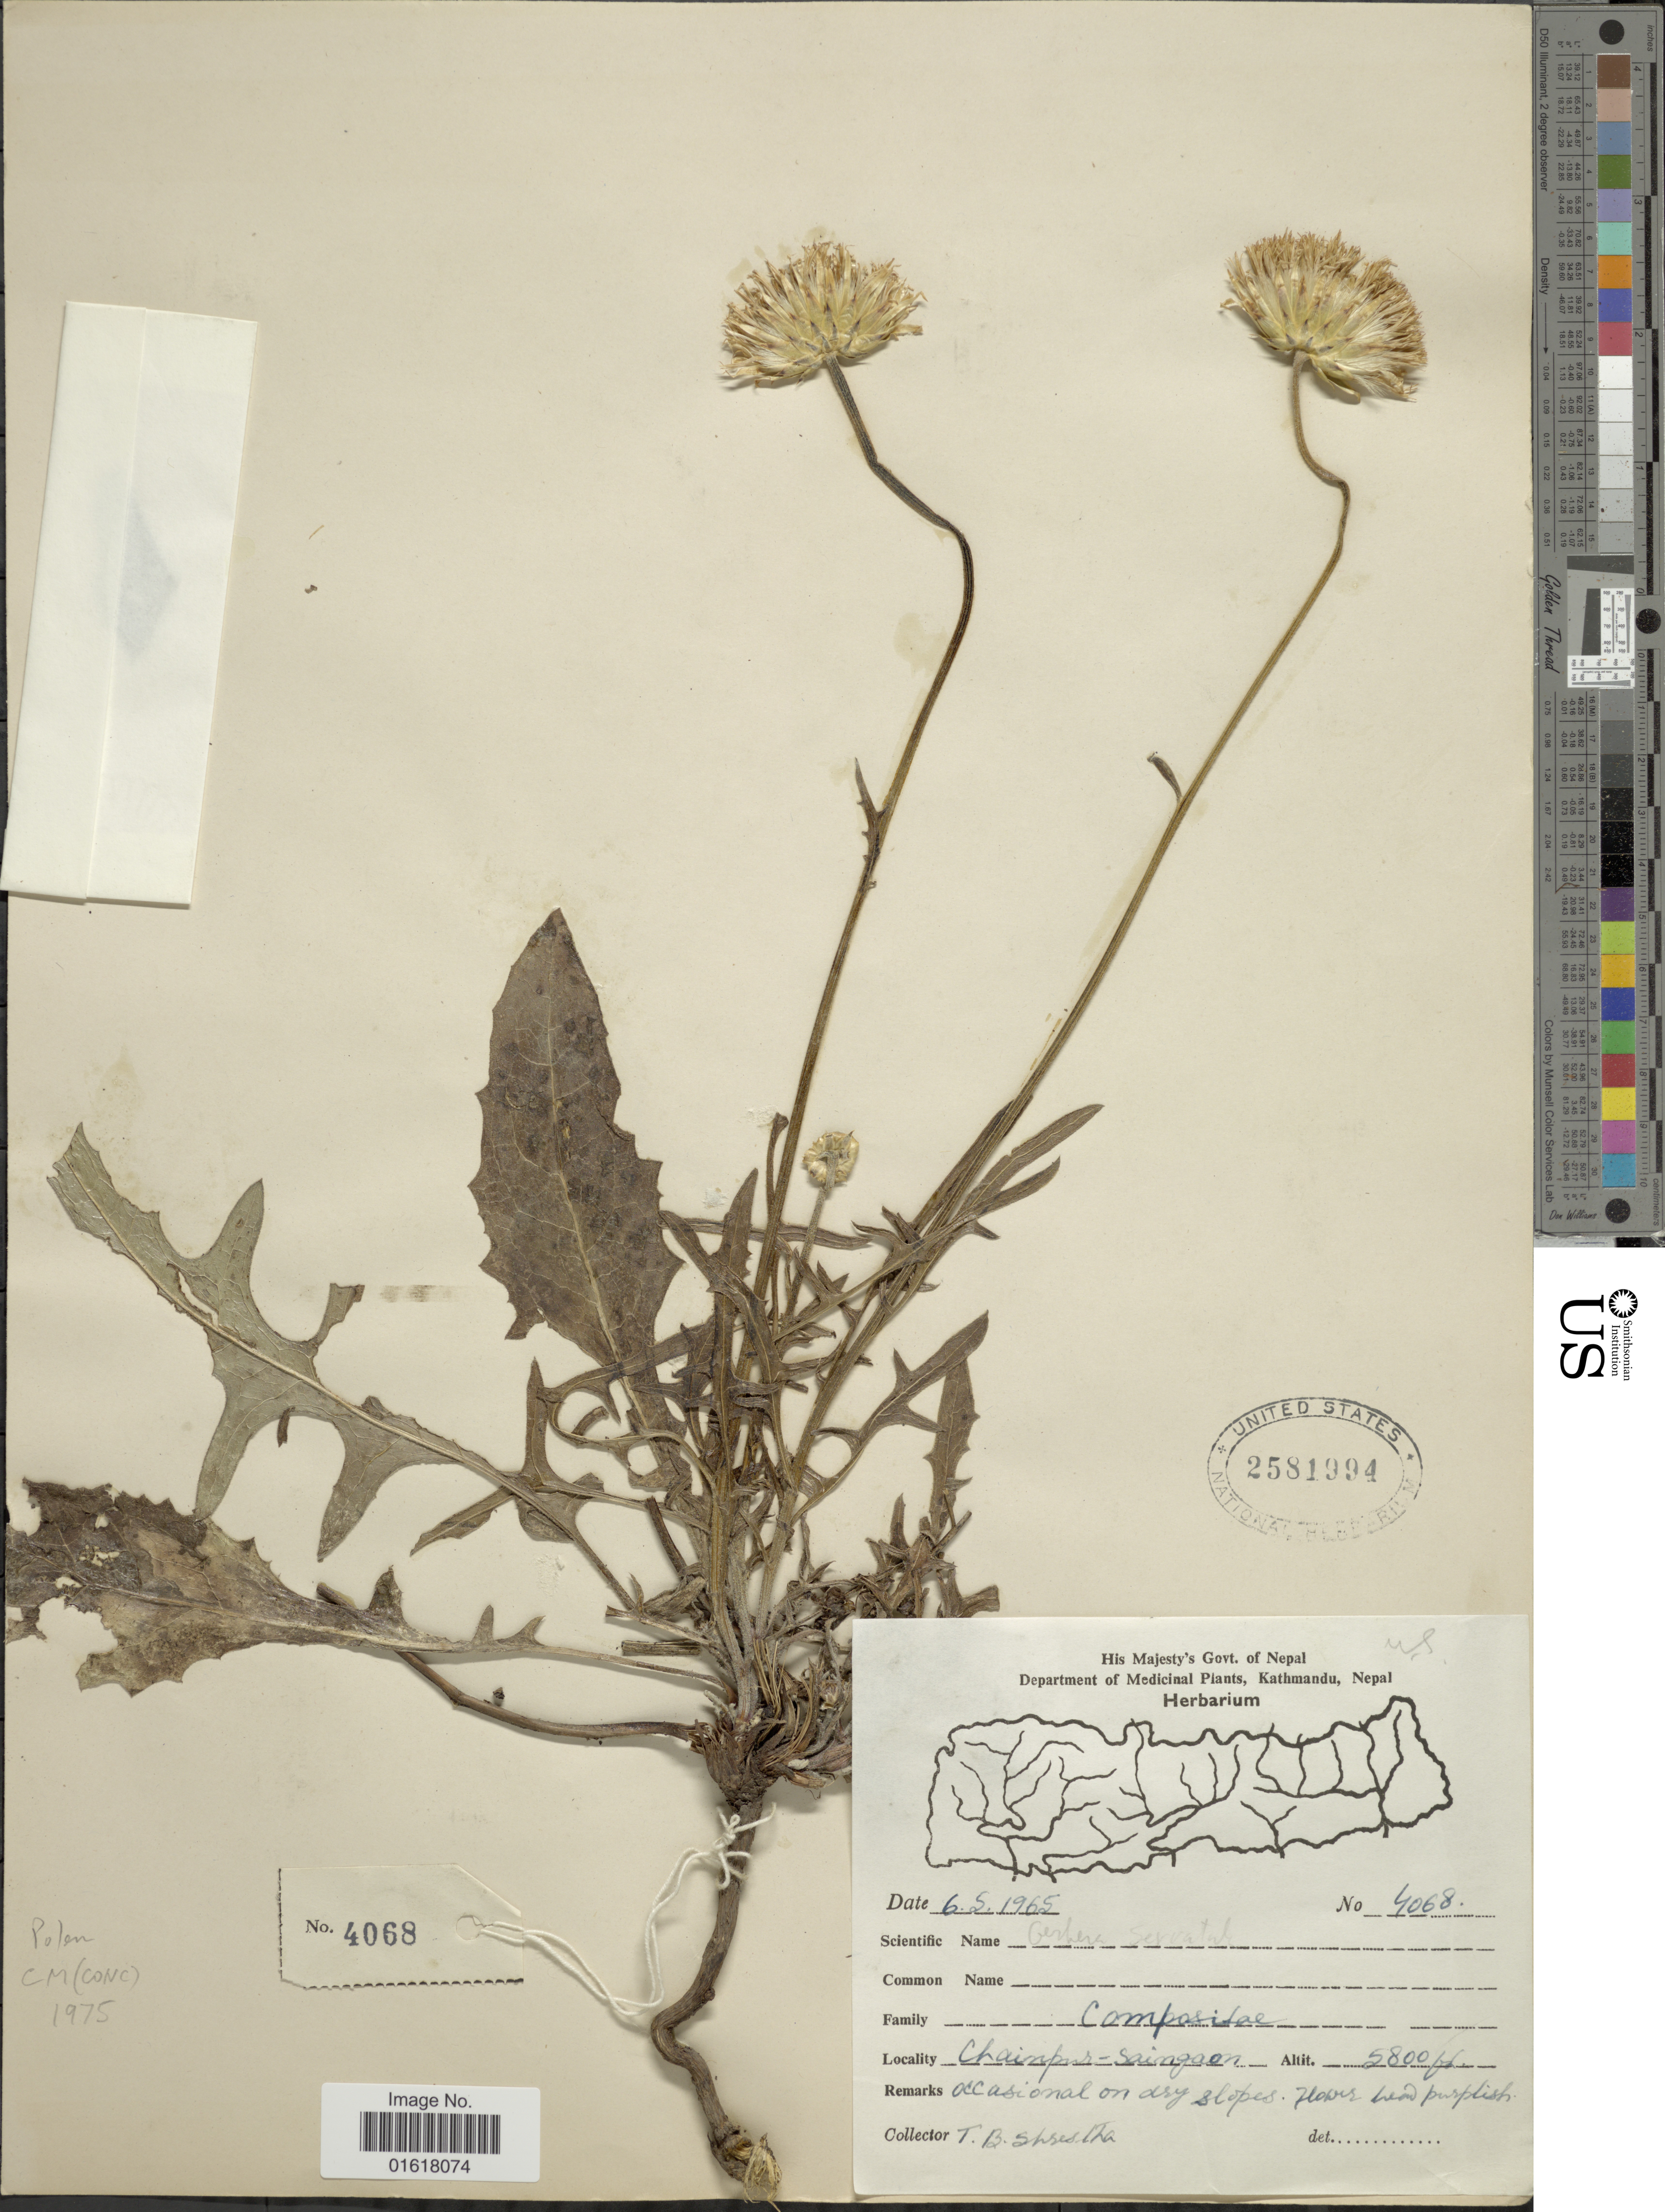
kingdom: Plantae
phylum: Tracheophyta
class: Magnoliopsida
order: Asterales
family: Asteraceae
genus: Gerbera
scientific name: Gerbera serrata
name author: (Thunb.) Druce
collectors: T. B. Shrestha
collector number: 4068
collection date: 1965-05-06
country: Nepal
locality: Chainour - Saingaon [interpreted]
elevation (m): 1768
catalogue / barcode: US 2581994